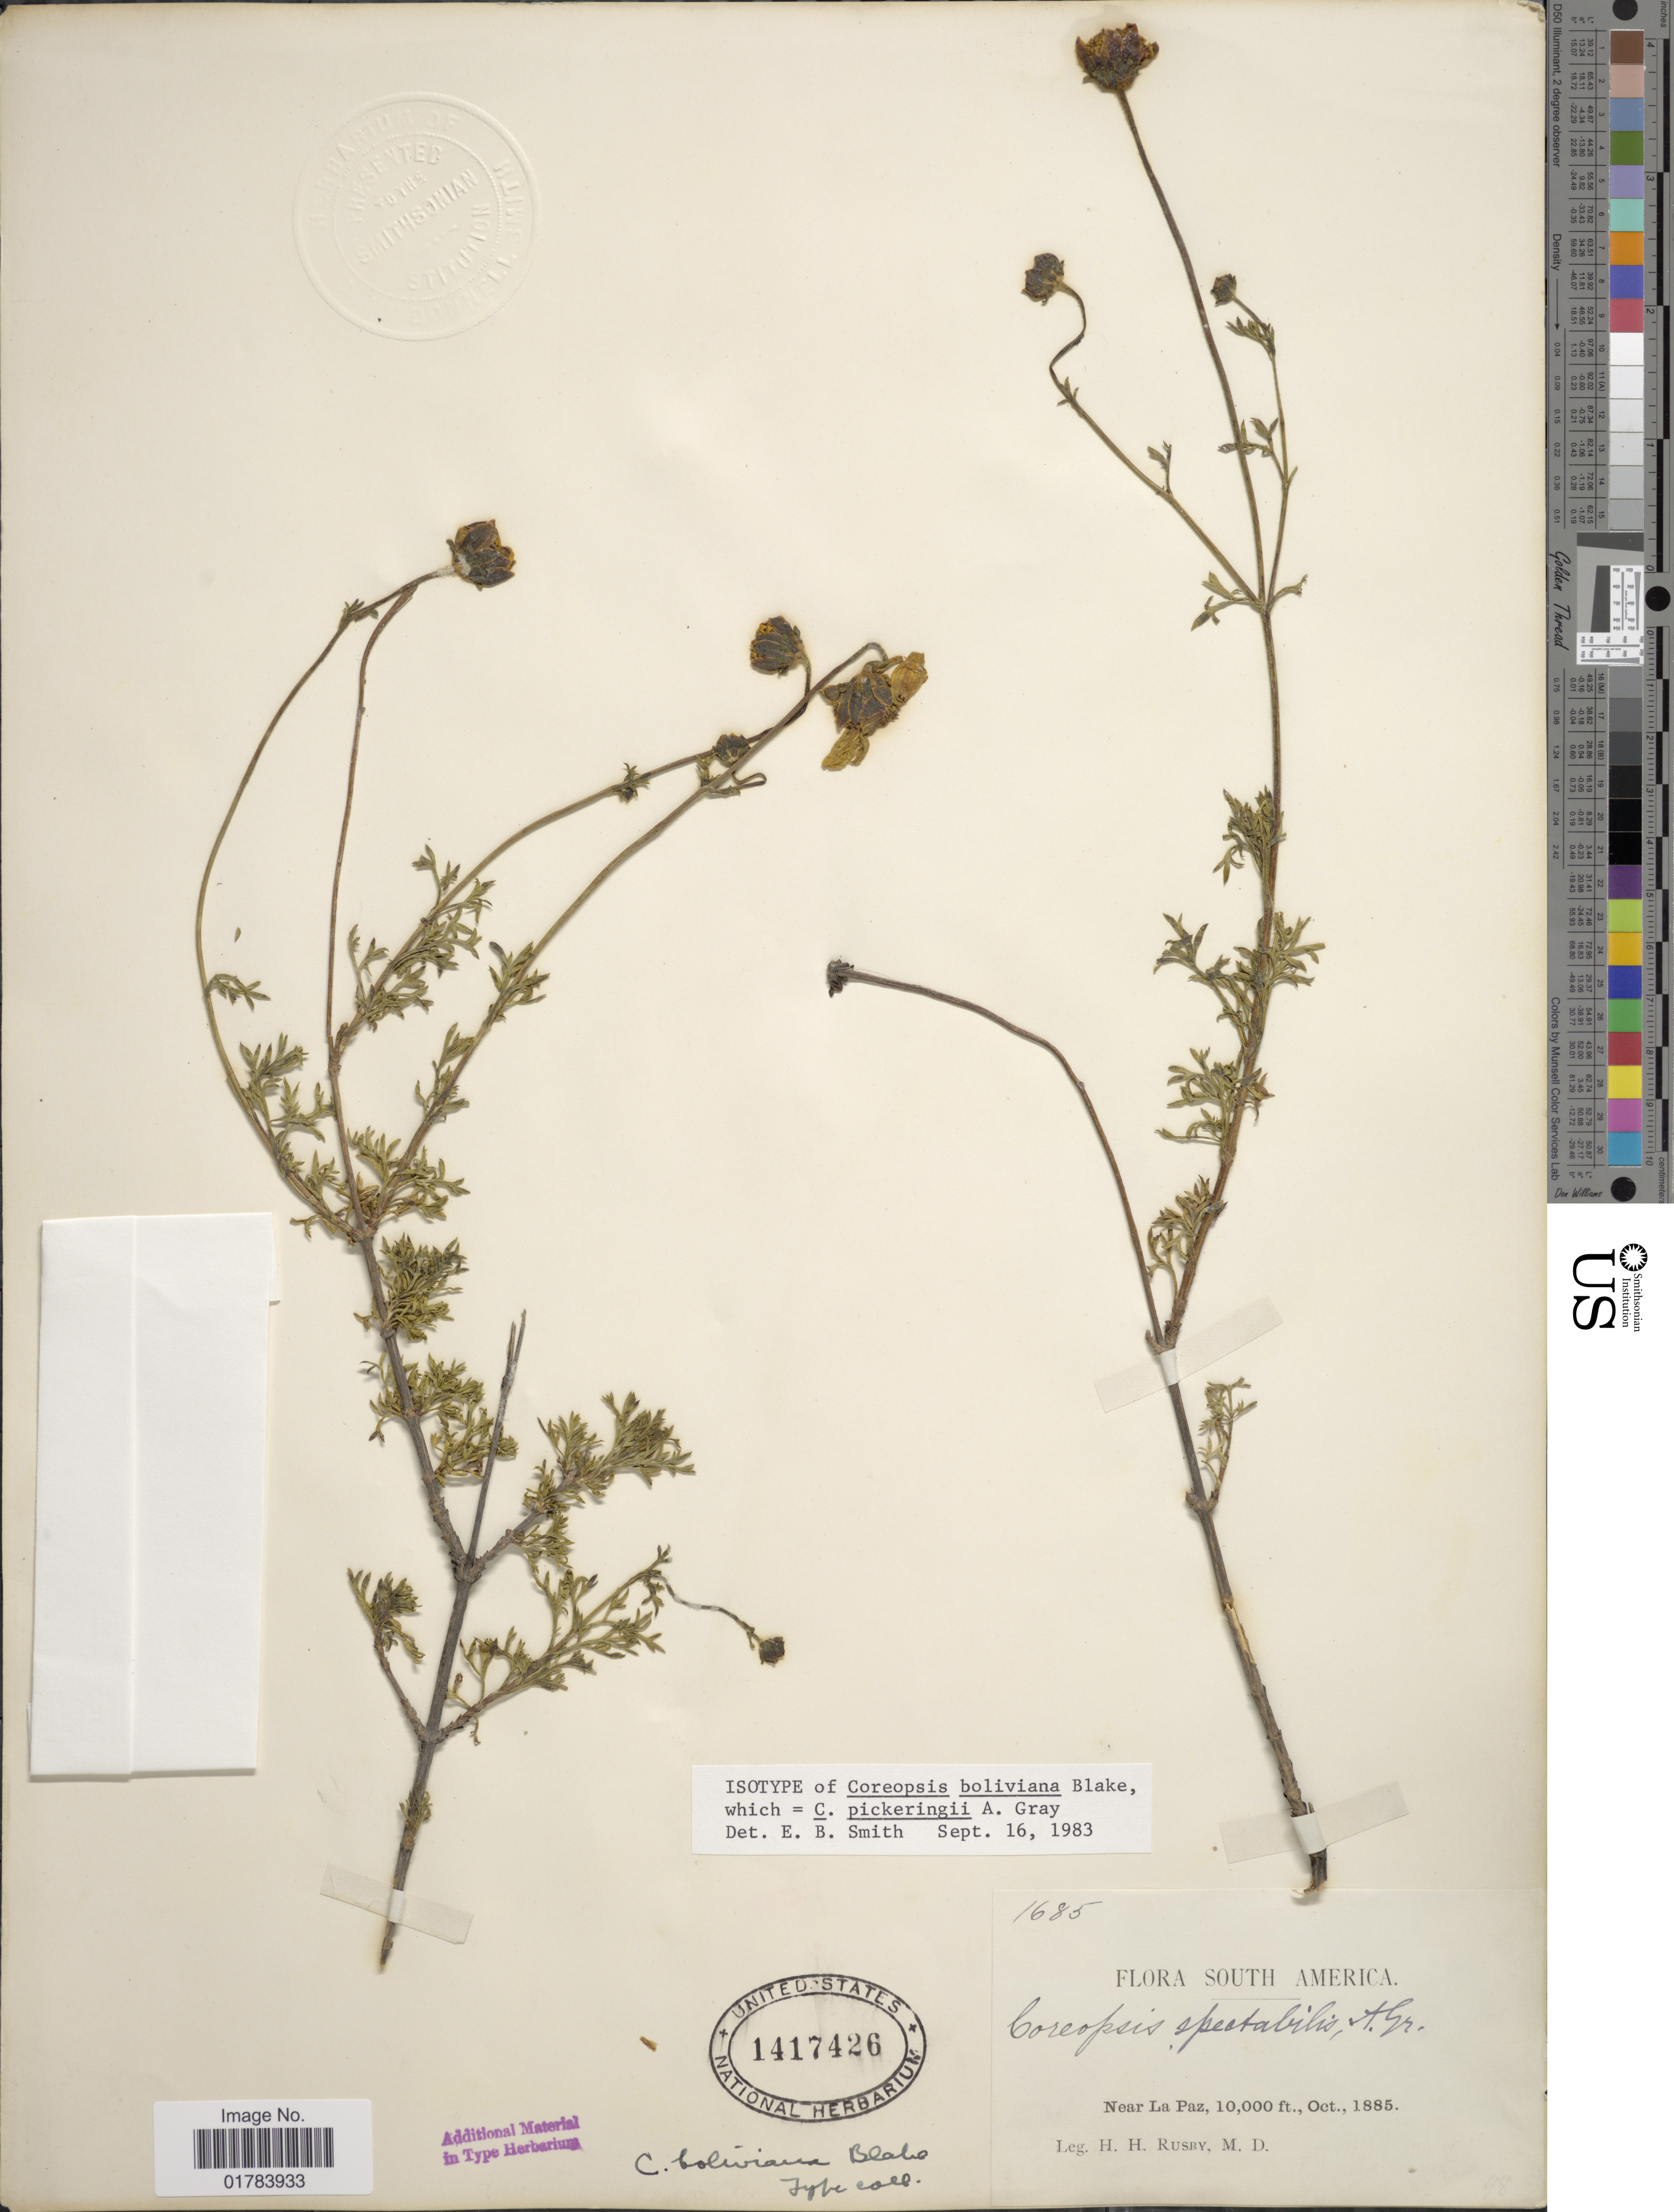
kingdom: Plantae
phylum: Tracheophyta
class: Magnoliopsida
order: Asterales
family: Asteraceae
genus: Coreopsis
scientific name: Coreopsis pickeringii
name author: A. Gray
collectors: H. H. Rusby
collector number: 1685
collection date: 1885-10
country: Bolivia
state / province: La Paz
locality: Near La Paz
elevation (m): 3048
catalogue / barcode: US 1417426